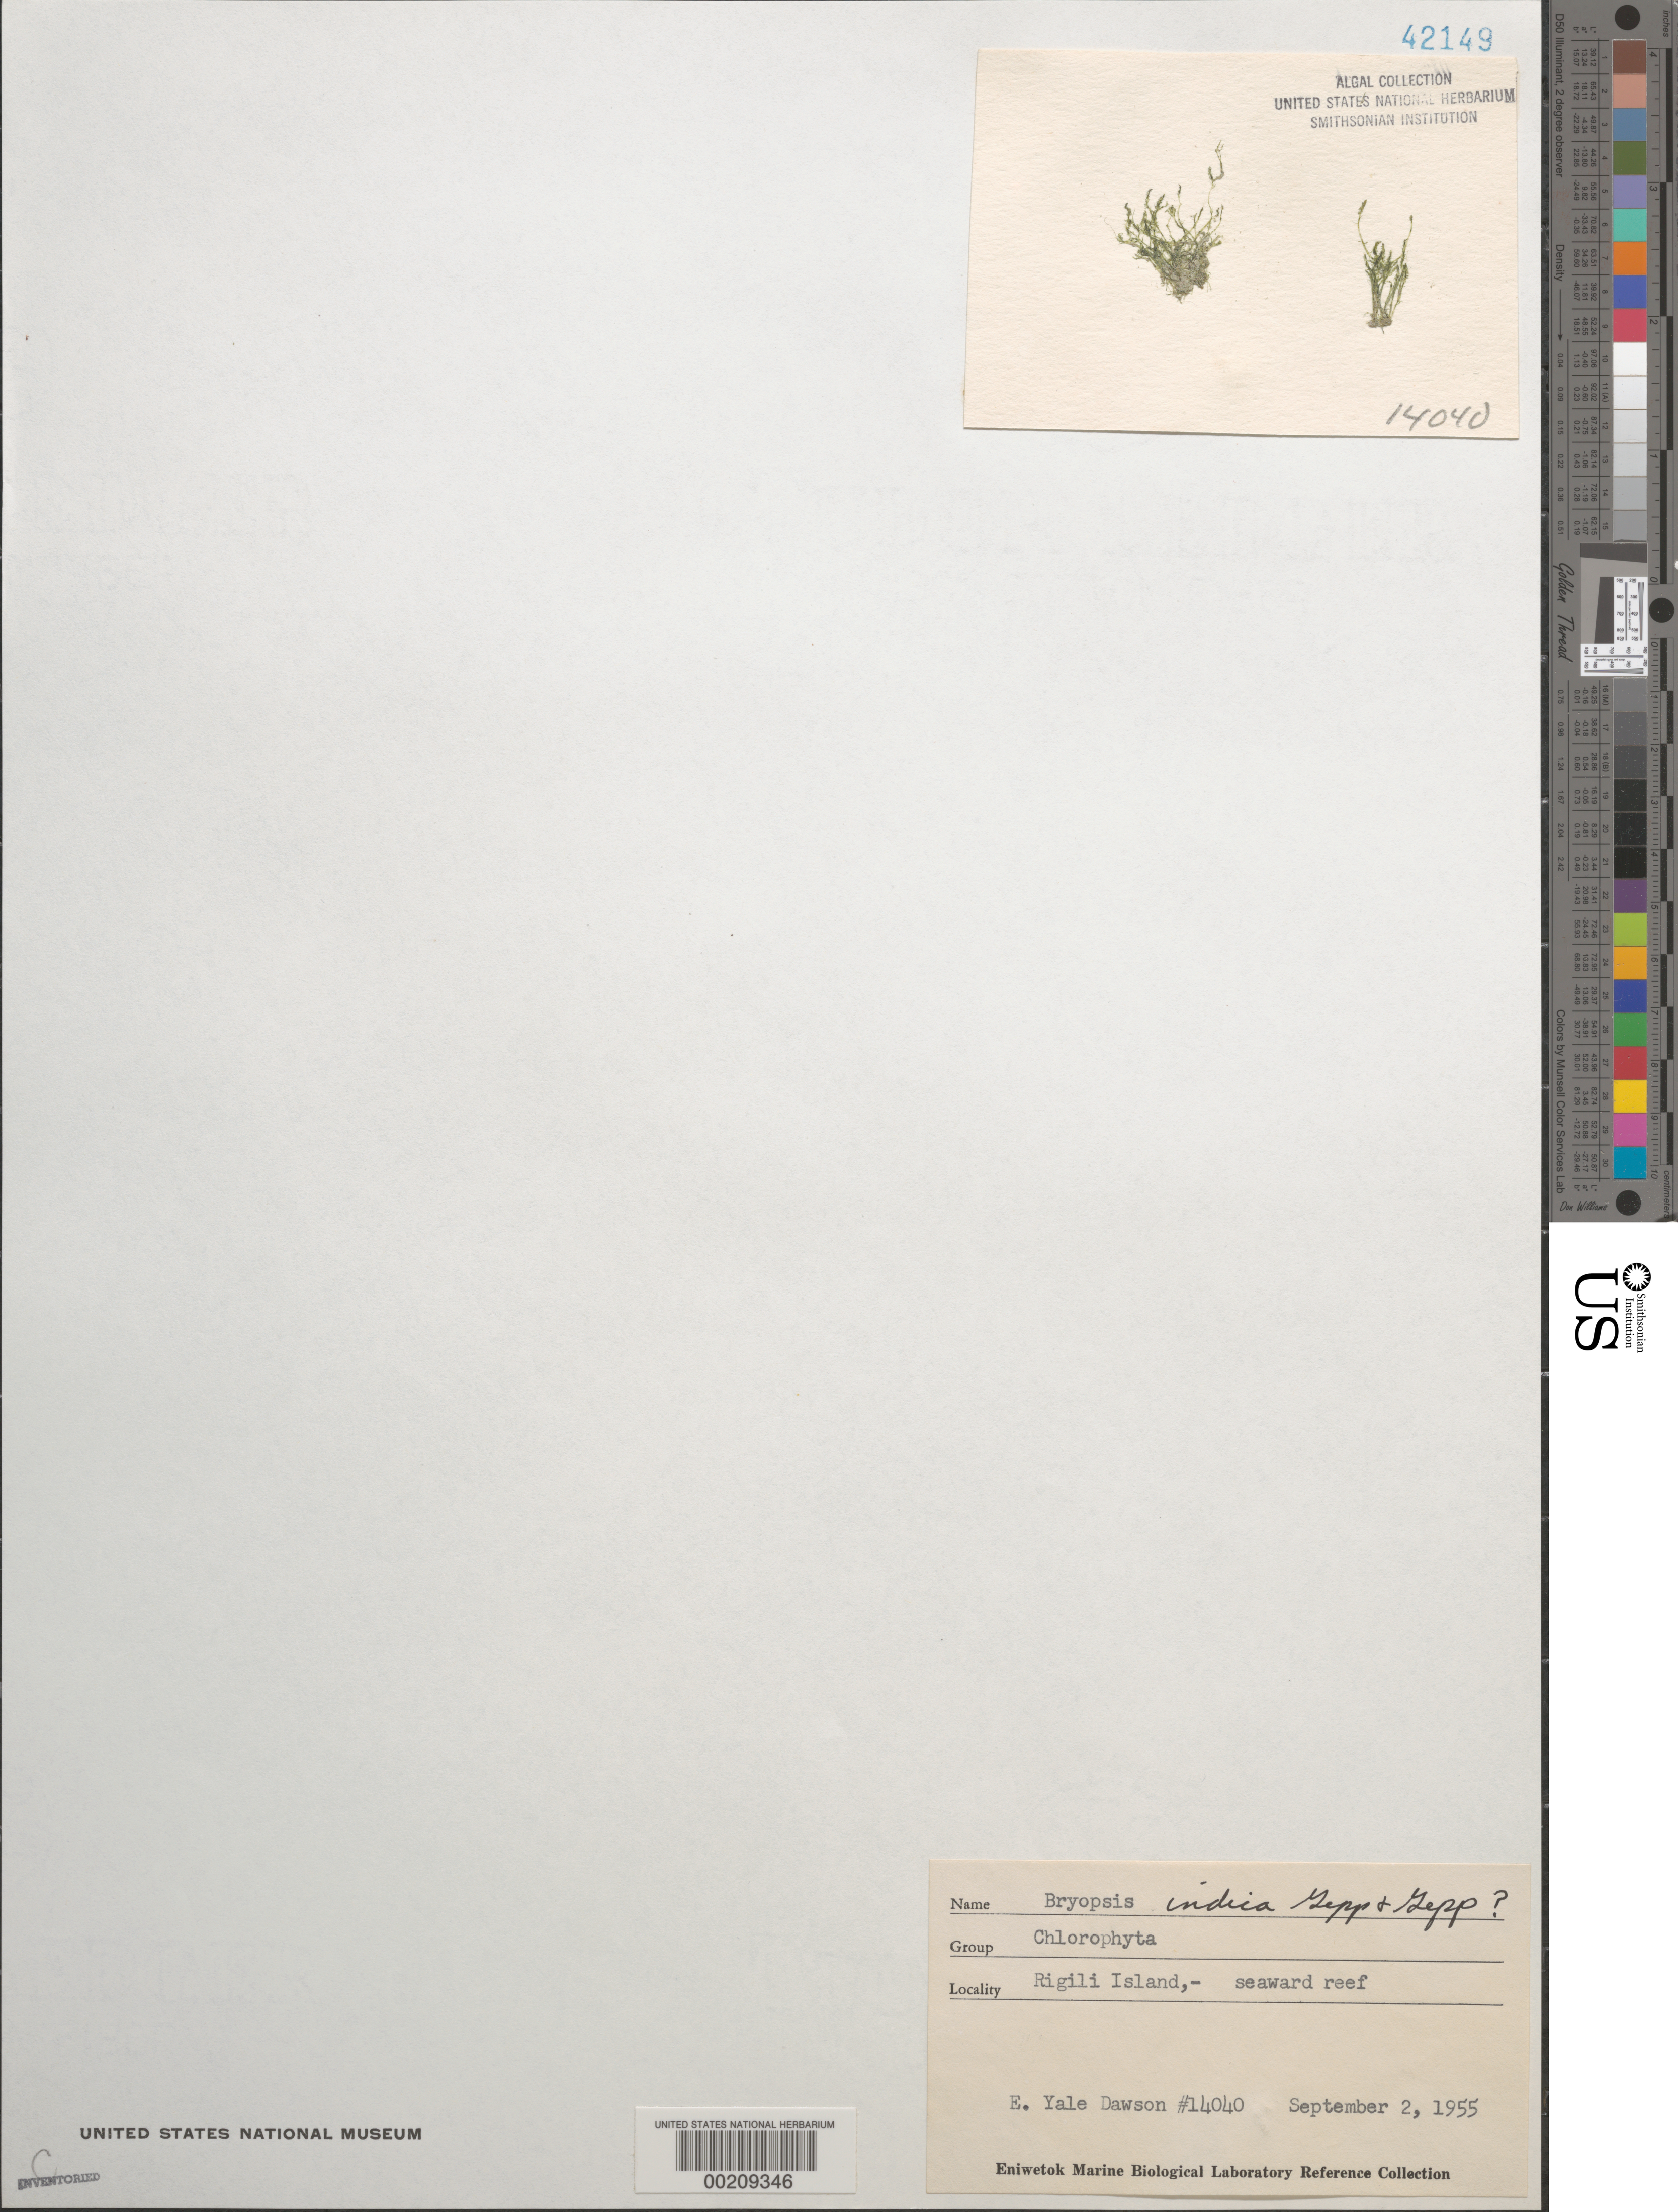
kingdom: Plantae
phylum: Chlorophyta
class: Ulvophyceae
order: Bryopsidales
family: Bryopsidaceae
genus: Bryopsis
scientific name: Bryopsis indica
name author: A. Gepp & E. Gepp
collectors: E. Y. Dawson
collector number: EYD 14040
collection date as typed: September 2, 1955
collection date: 1955-09-02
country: Marshall Islands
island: Enewetak [Eniwetok] Atoll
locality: Rigili Island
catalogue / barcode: US 42149